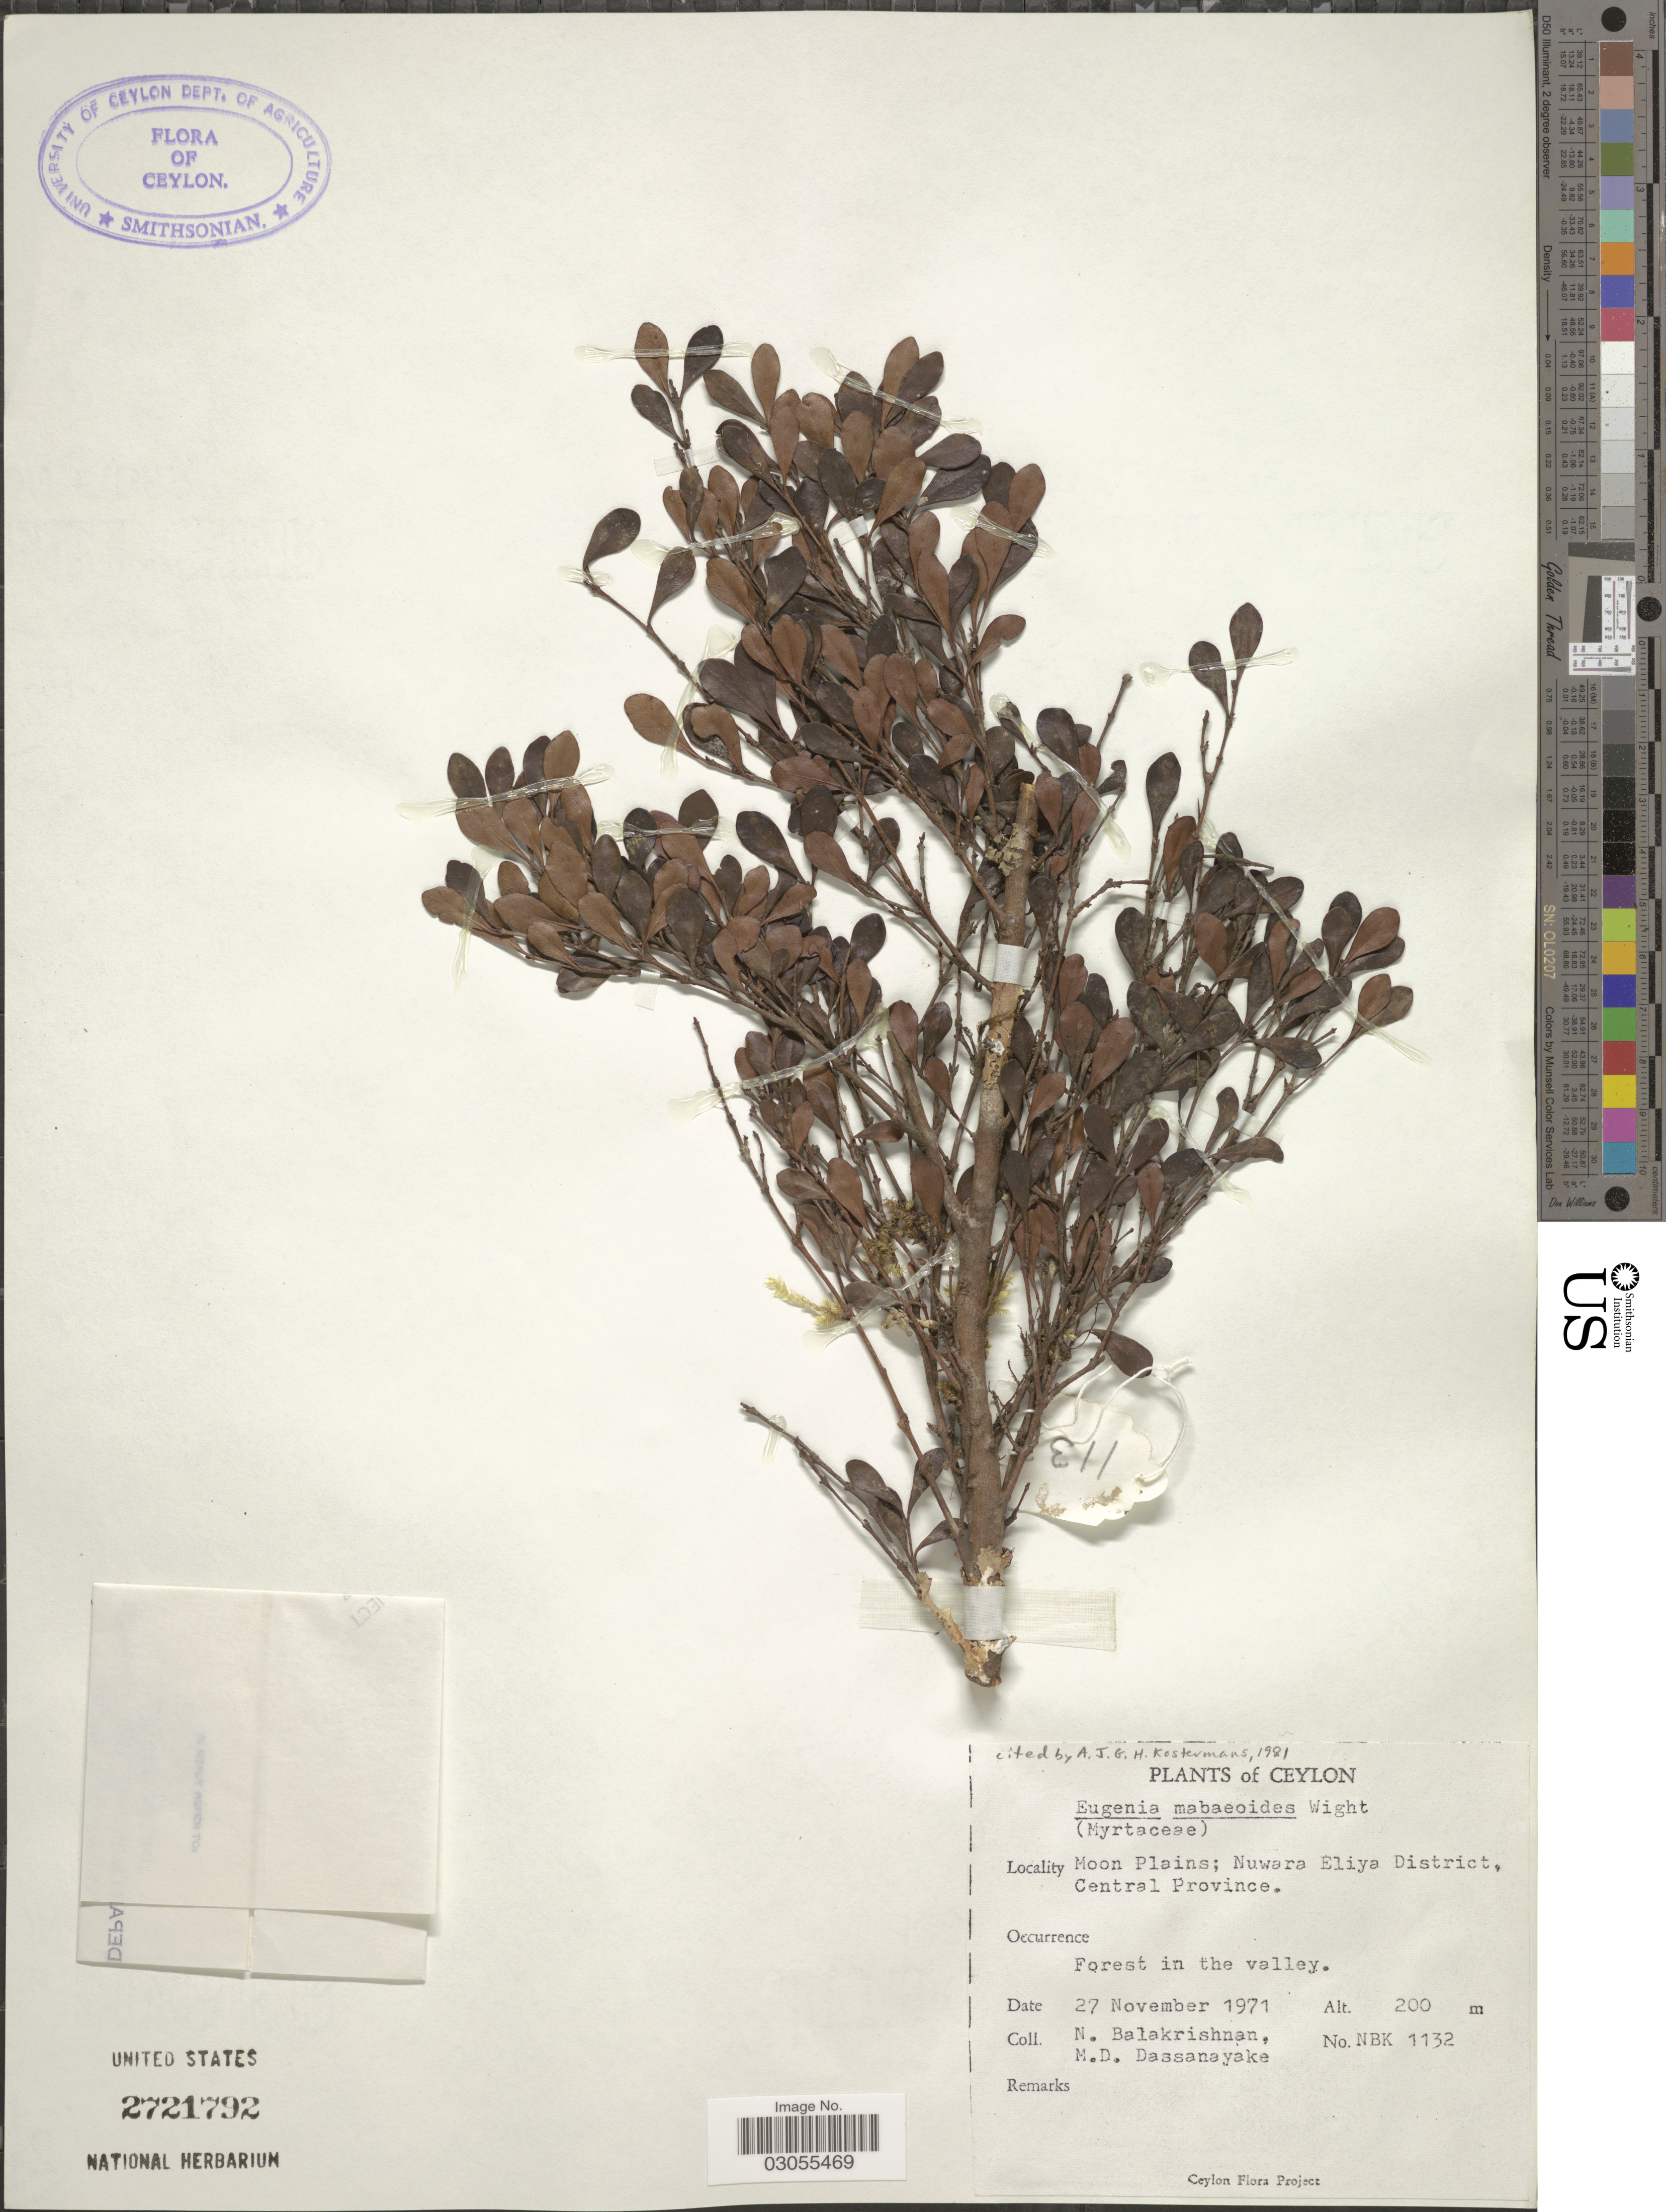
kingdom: Plantae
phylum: Tracheophyta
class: Magnoliopsida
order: Myrtales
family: Myrtaceae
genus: Eugenia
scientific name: Eugenia mabaeoides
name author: Wight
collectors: N. Balakrishnan & M. D. Dassanayake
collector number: NBK 1132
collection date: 1971-11-27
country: Sri Lanka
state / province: Central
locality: Ceylon. Moon Plains; Nuwara Eliya District.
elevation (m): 200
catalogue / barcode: US 2721792